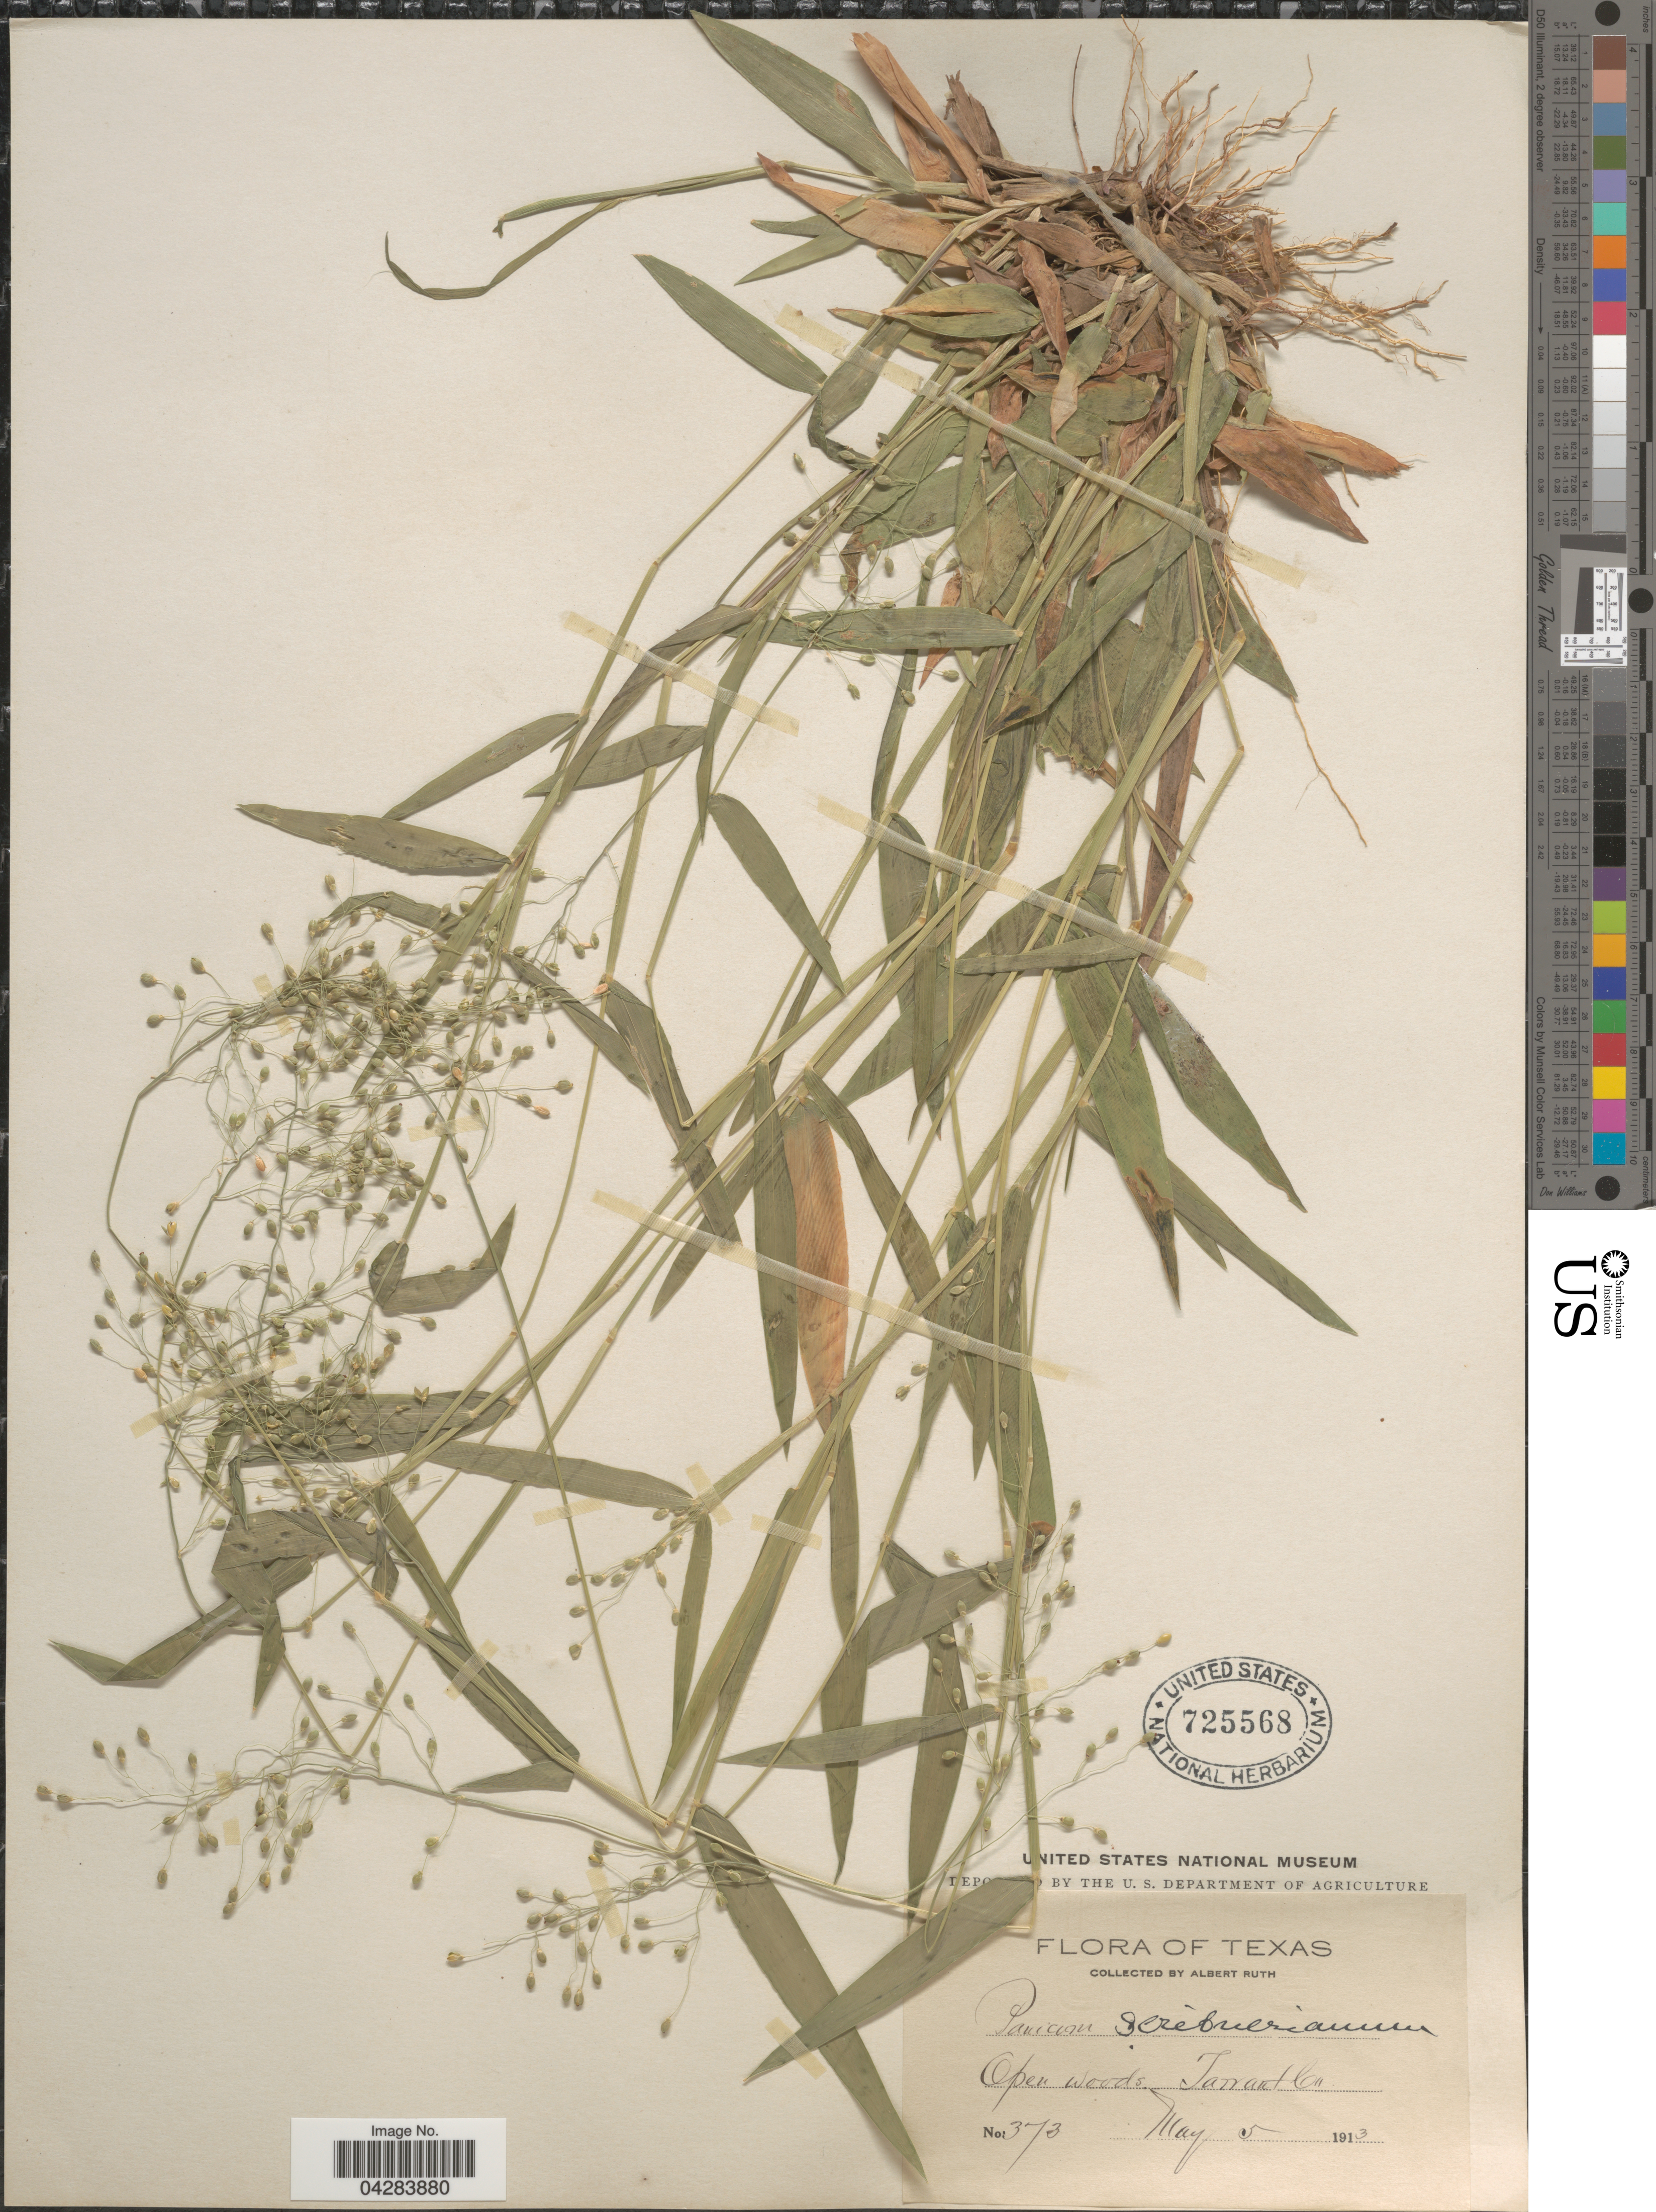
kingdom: Plantae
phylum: Tracheophyta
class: Liliopsida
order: Poales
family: Poaceae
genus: Dichanthelium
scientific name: Dichanthelium oligosanthes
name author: (Schult.) Gould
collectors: A. Ruth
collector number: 373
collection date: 1913-05-05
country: United States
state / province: Texas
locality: Open woods. Tarrant Co.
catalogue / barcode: US 725568